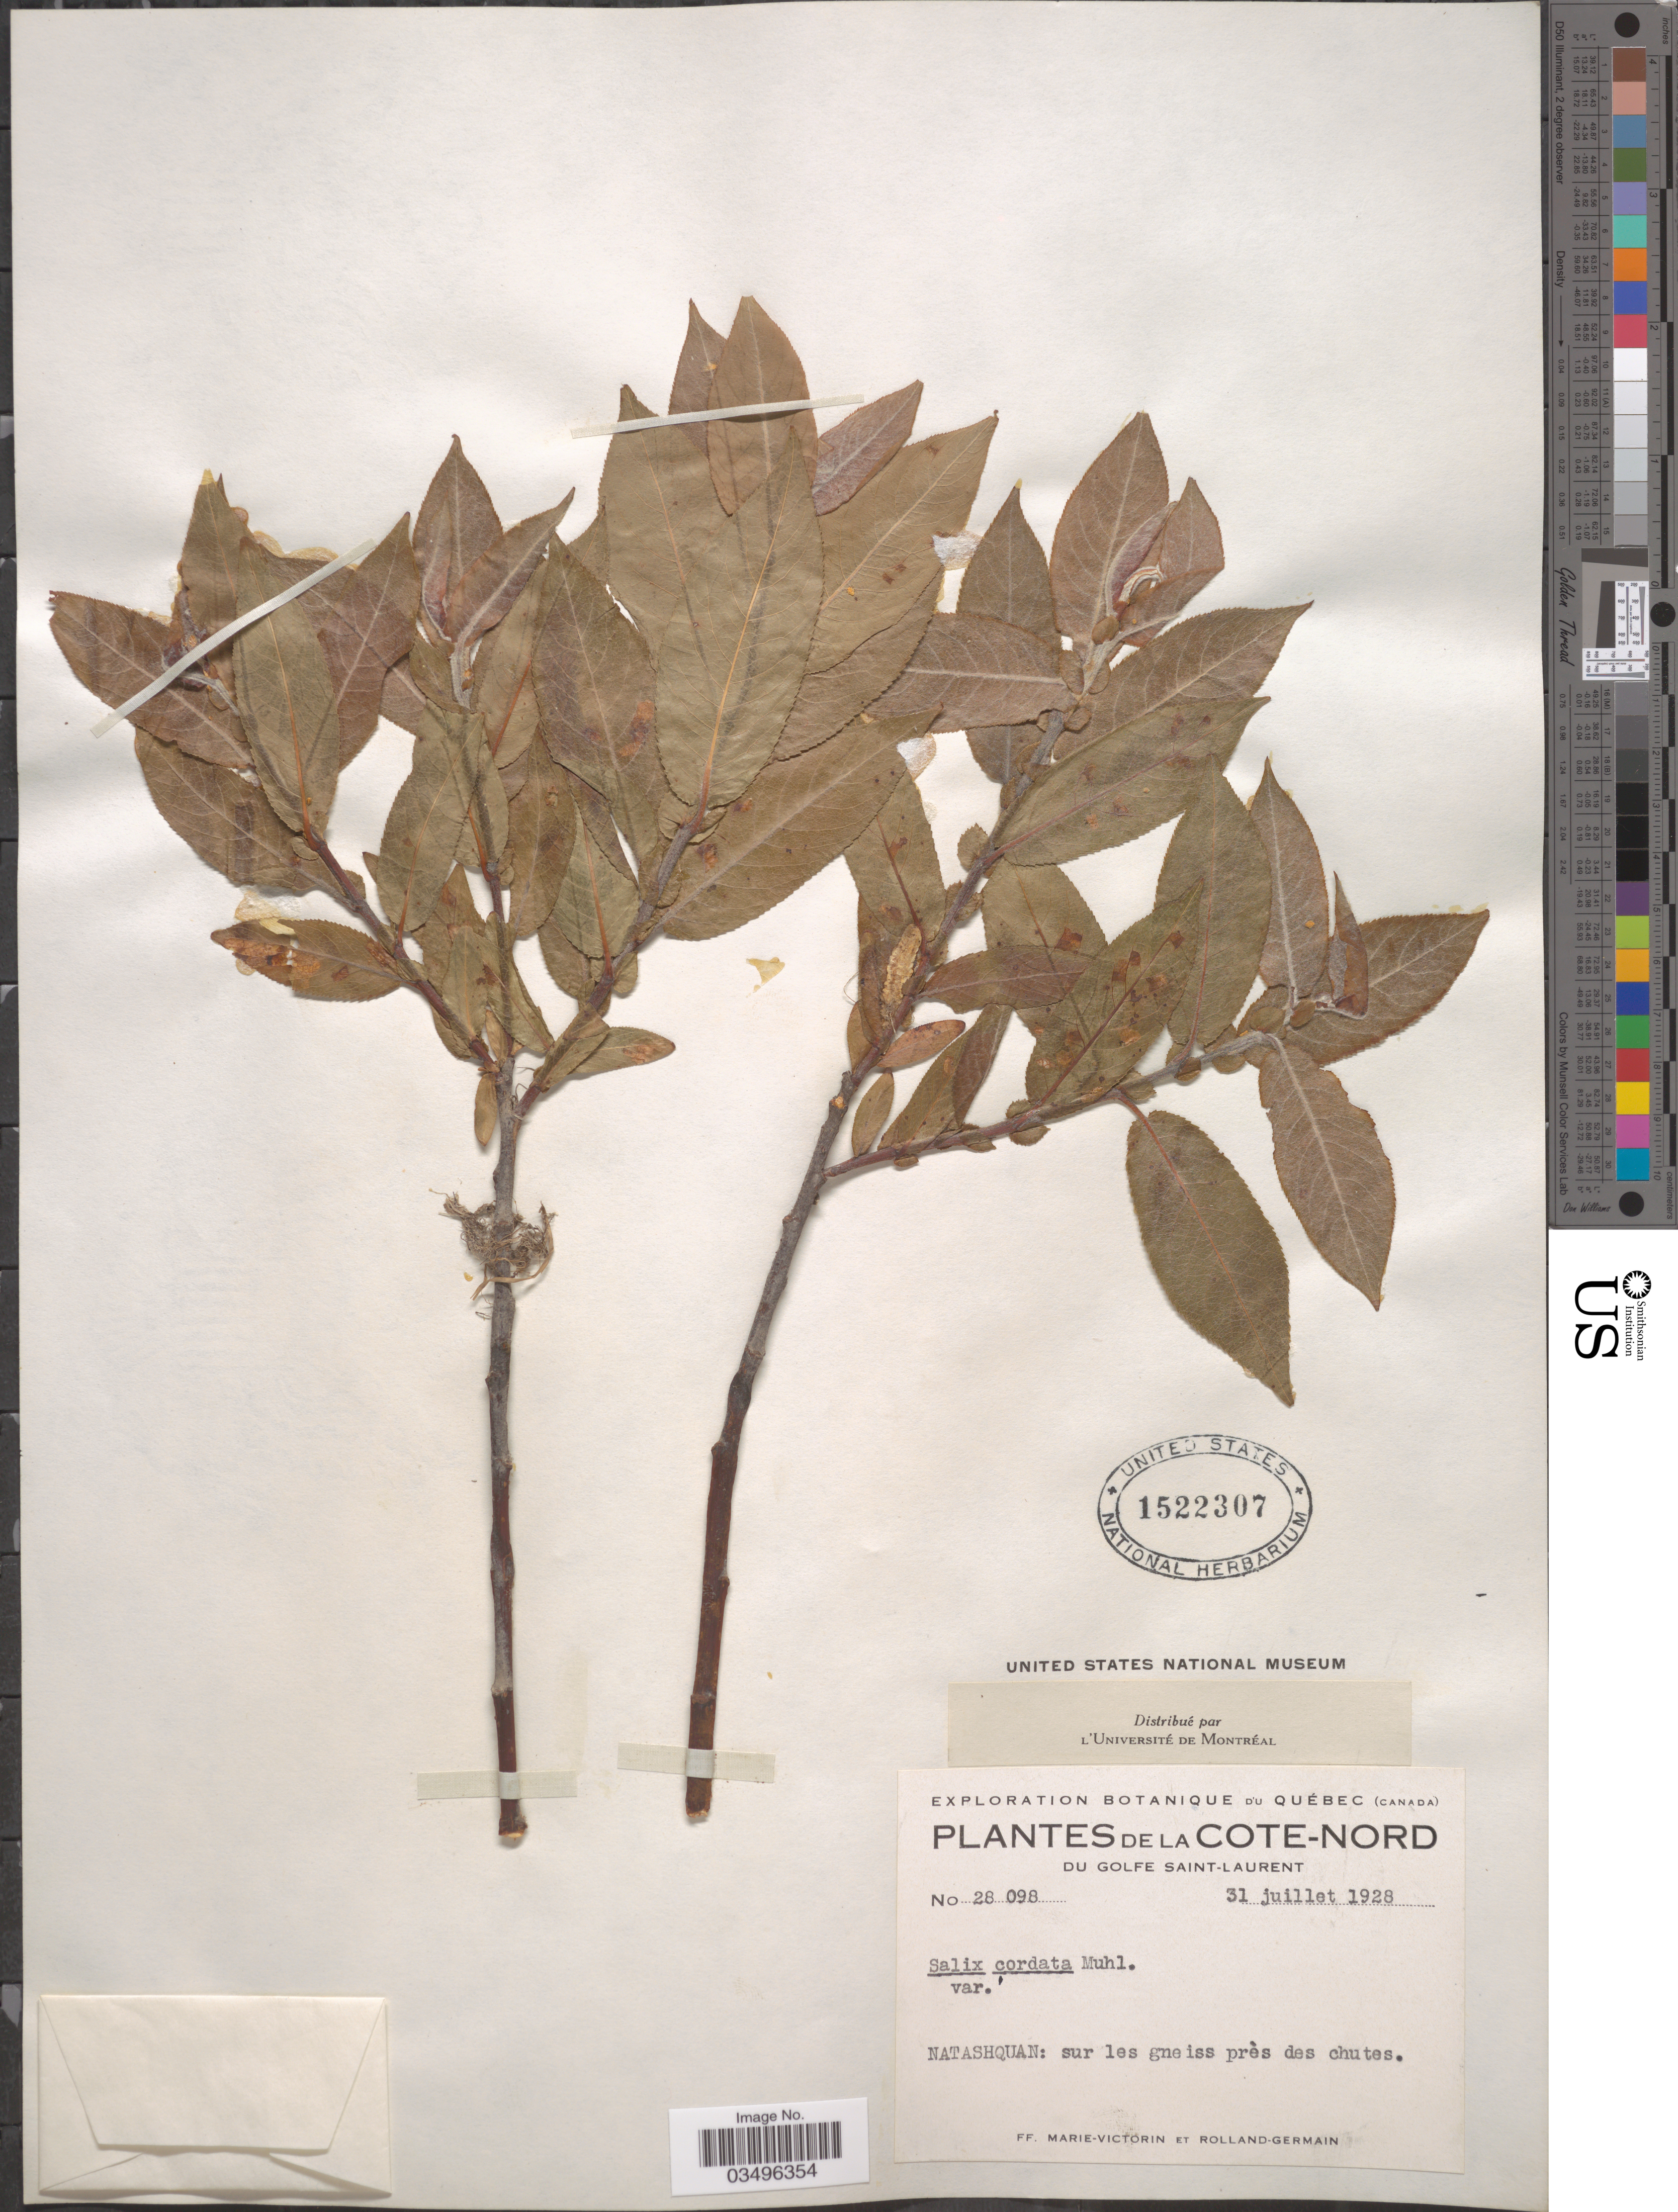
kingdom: Plantae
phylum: Tracheophyta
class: Magnoliopsida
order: Malpighiales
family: Salicaceae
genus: Salix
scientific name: Salix cordata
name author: Michx.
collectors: F. Marie-Victorin & Rolland-Germain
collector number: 28098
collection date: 1928-07-31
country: Canada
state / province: Quebec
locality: La Cote-Nord. Du Golfe Saint-Laurent. Natashquan: sur les gne iss près des chutes.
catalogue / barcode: US 1522307